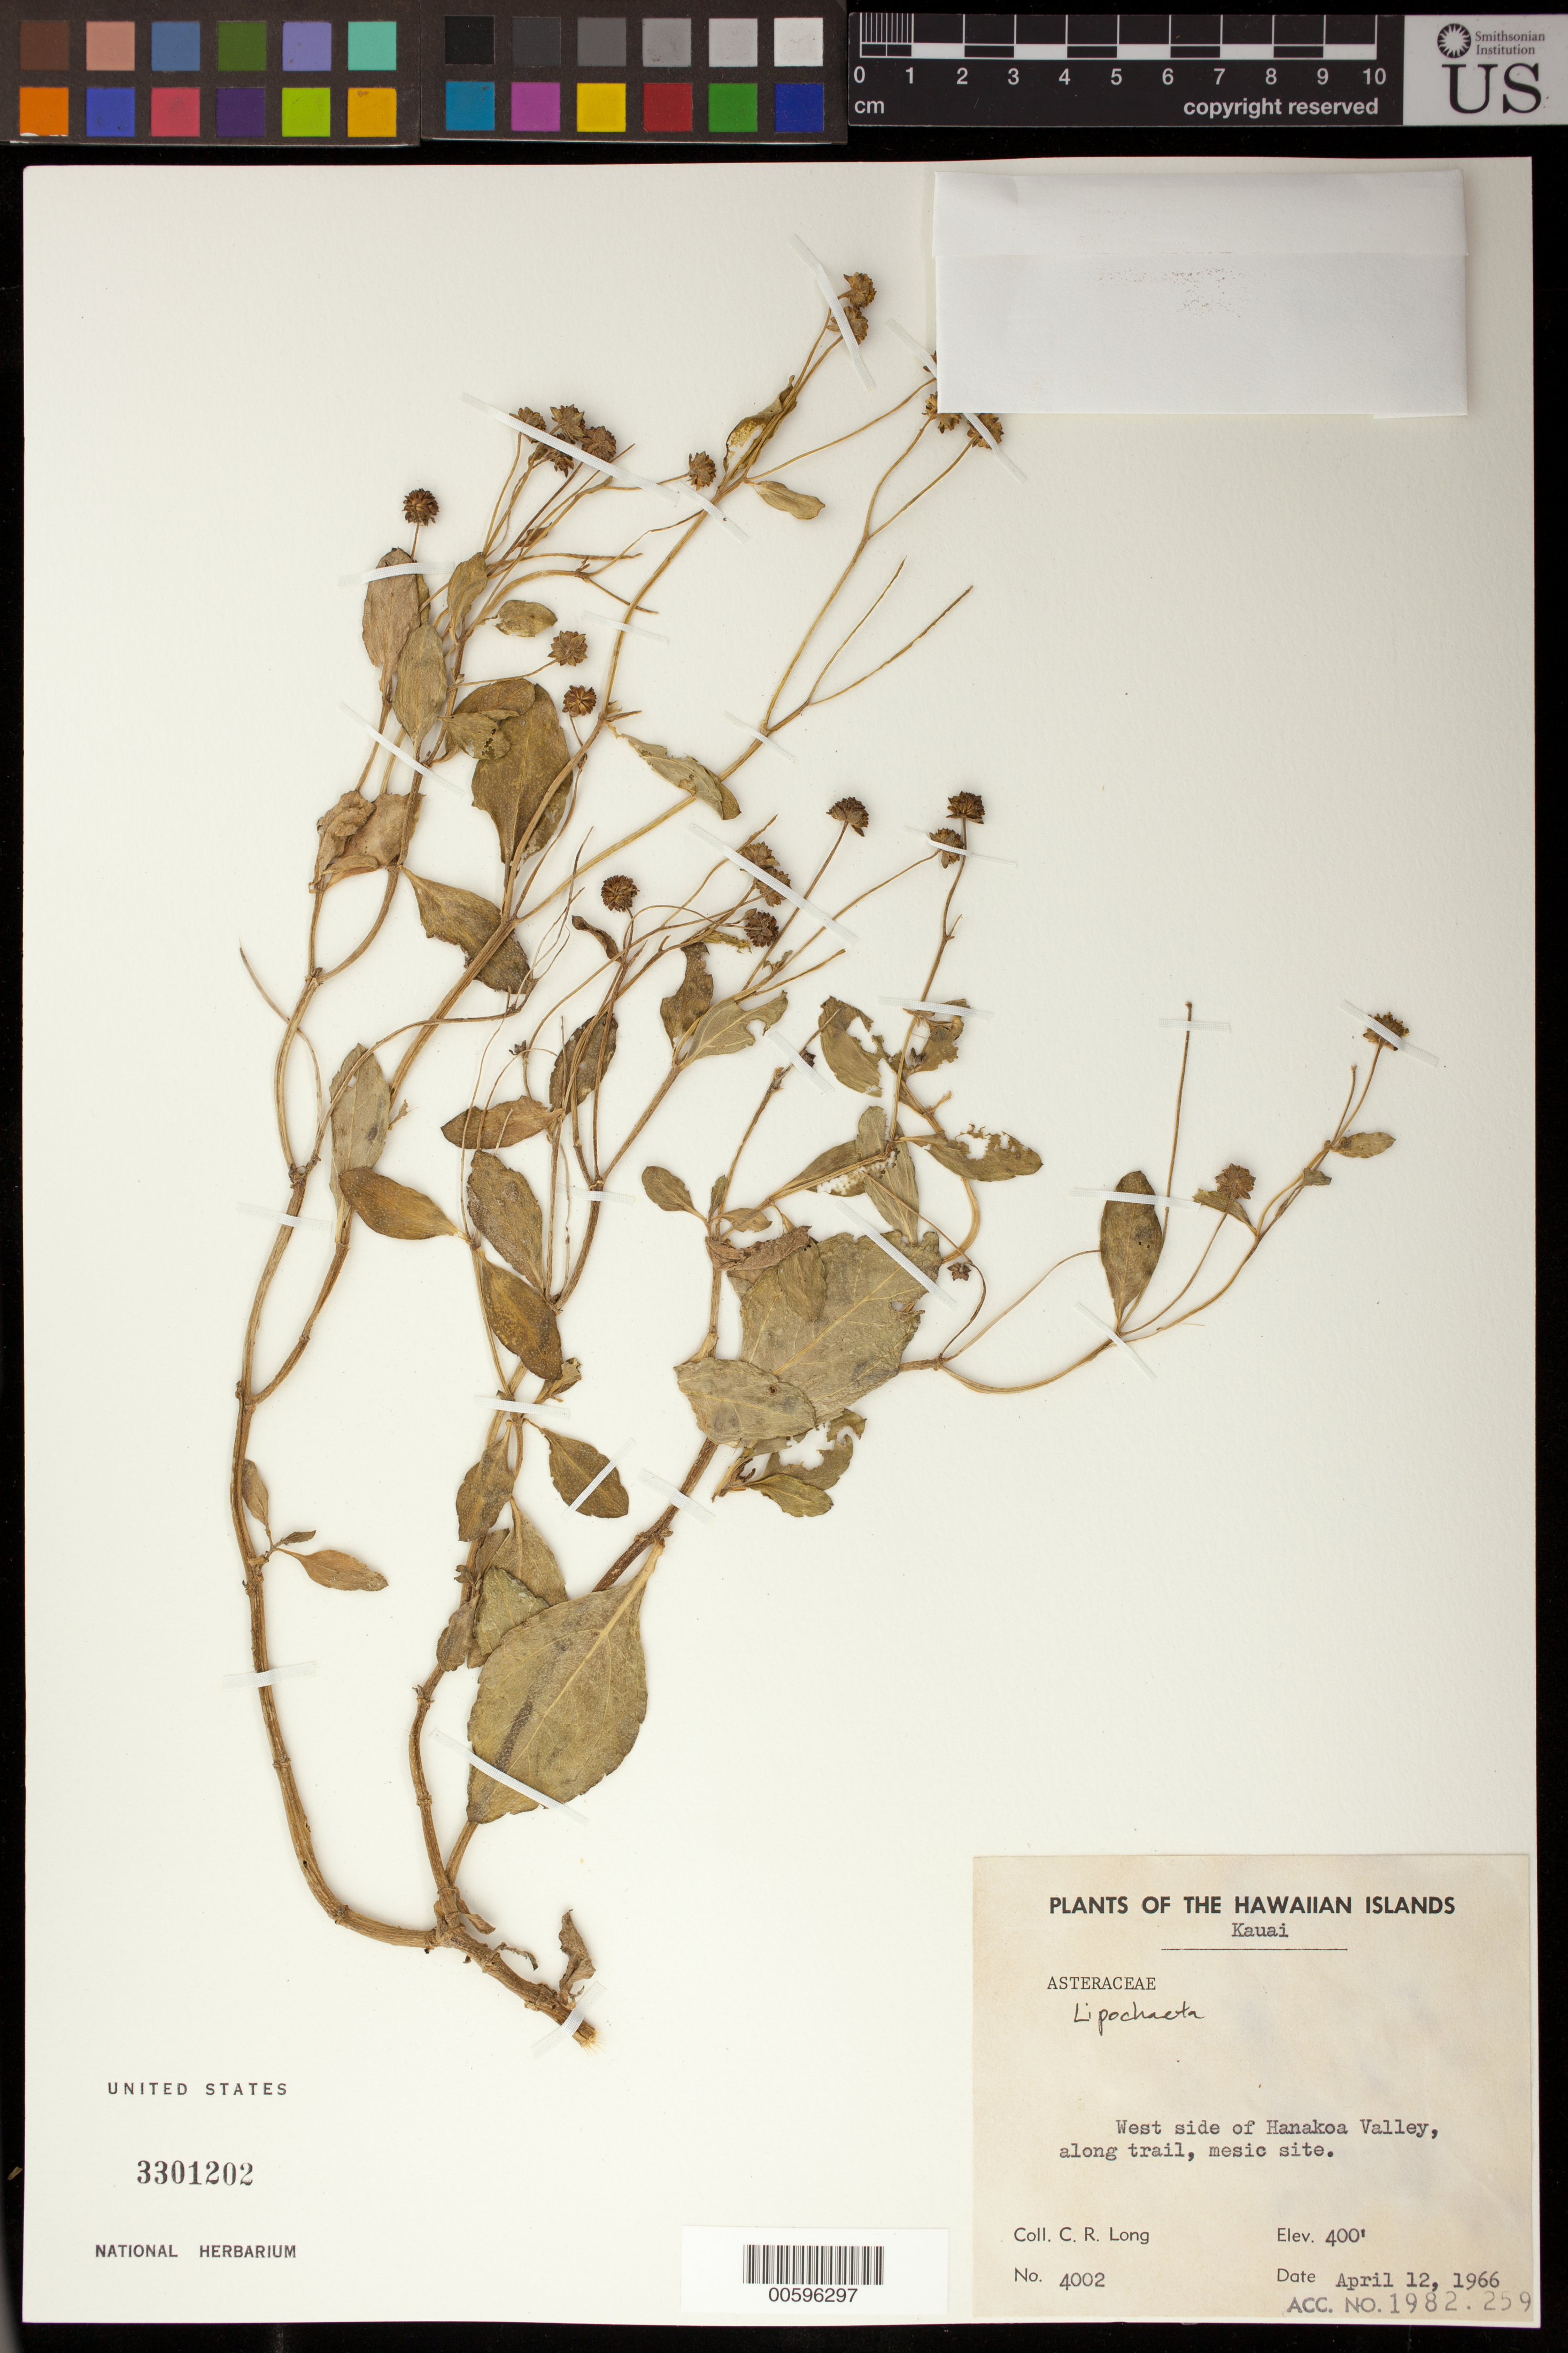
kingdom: Plantae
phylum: Tracheophyta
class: Magnoliopsida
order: Asterales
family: Asteraceae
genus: Lipochaeta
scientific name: Lipochaeta sp.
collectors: C. Long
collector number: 4002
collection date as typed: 12 Apr 1966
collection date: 1966-04-12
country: United States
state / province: Hawaii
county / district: Kauai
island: Kaua'i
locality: W side of Hanakoa Valley, along trail, mesic site.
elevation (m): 122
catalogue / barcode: US 3301202